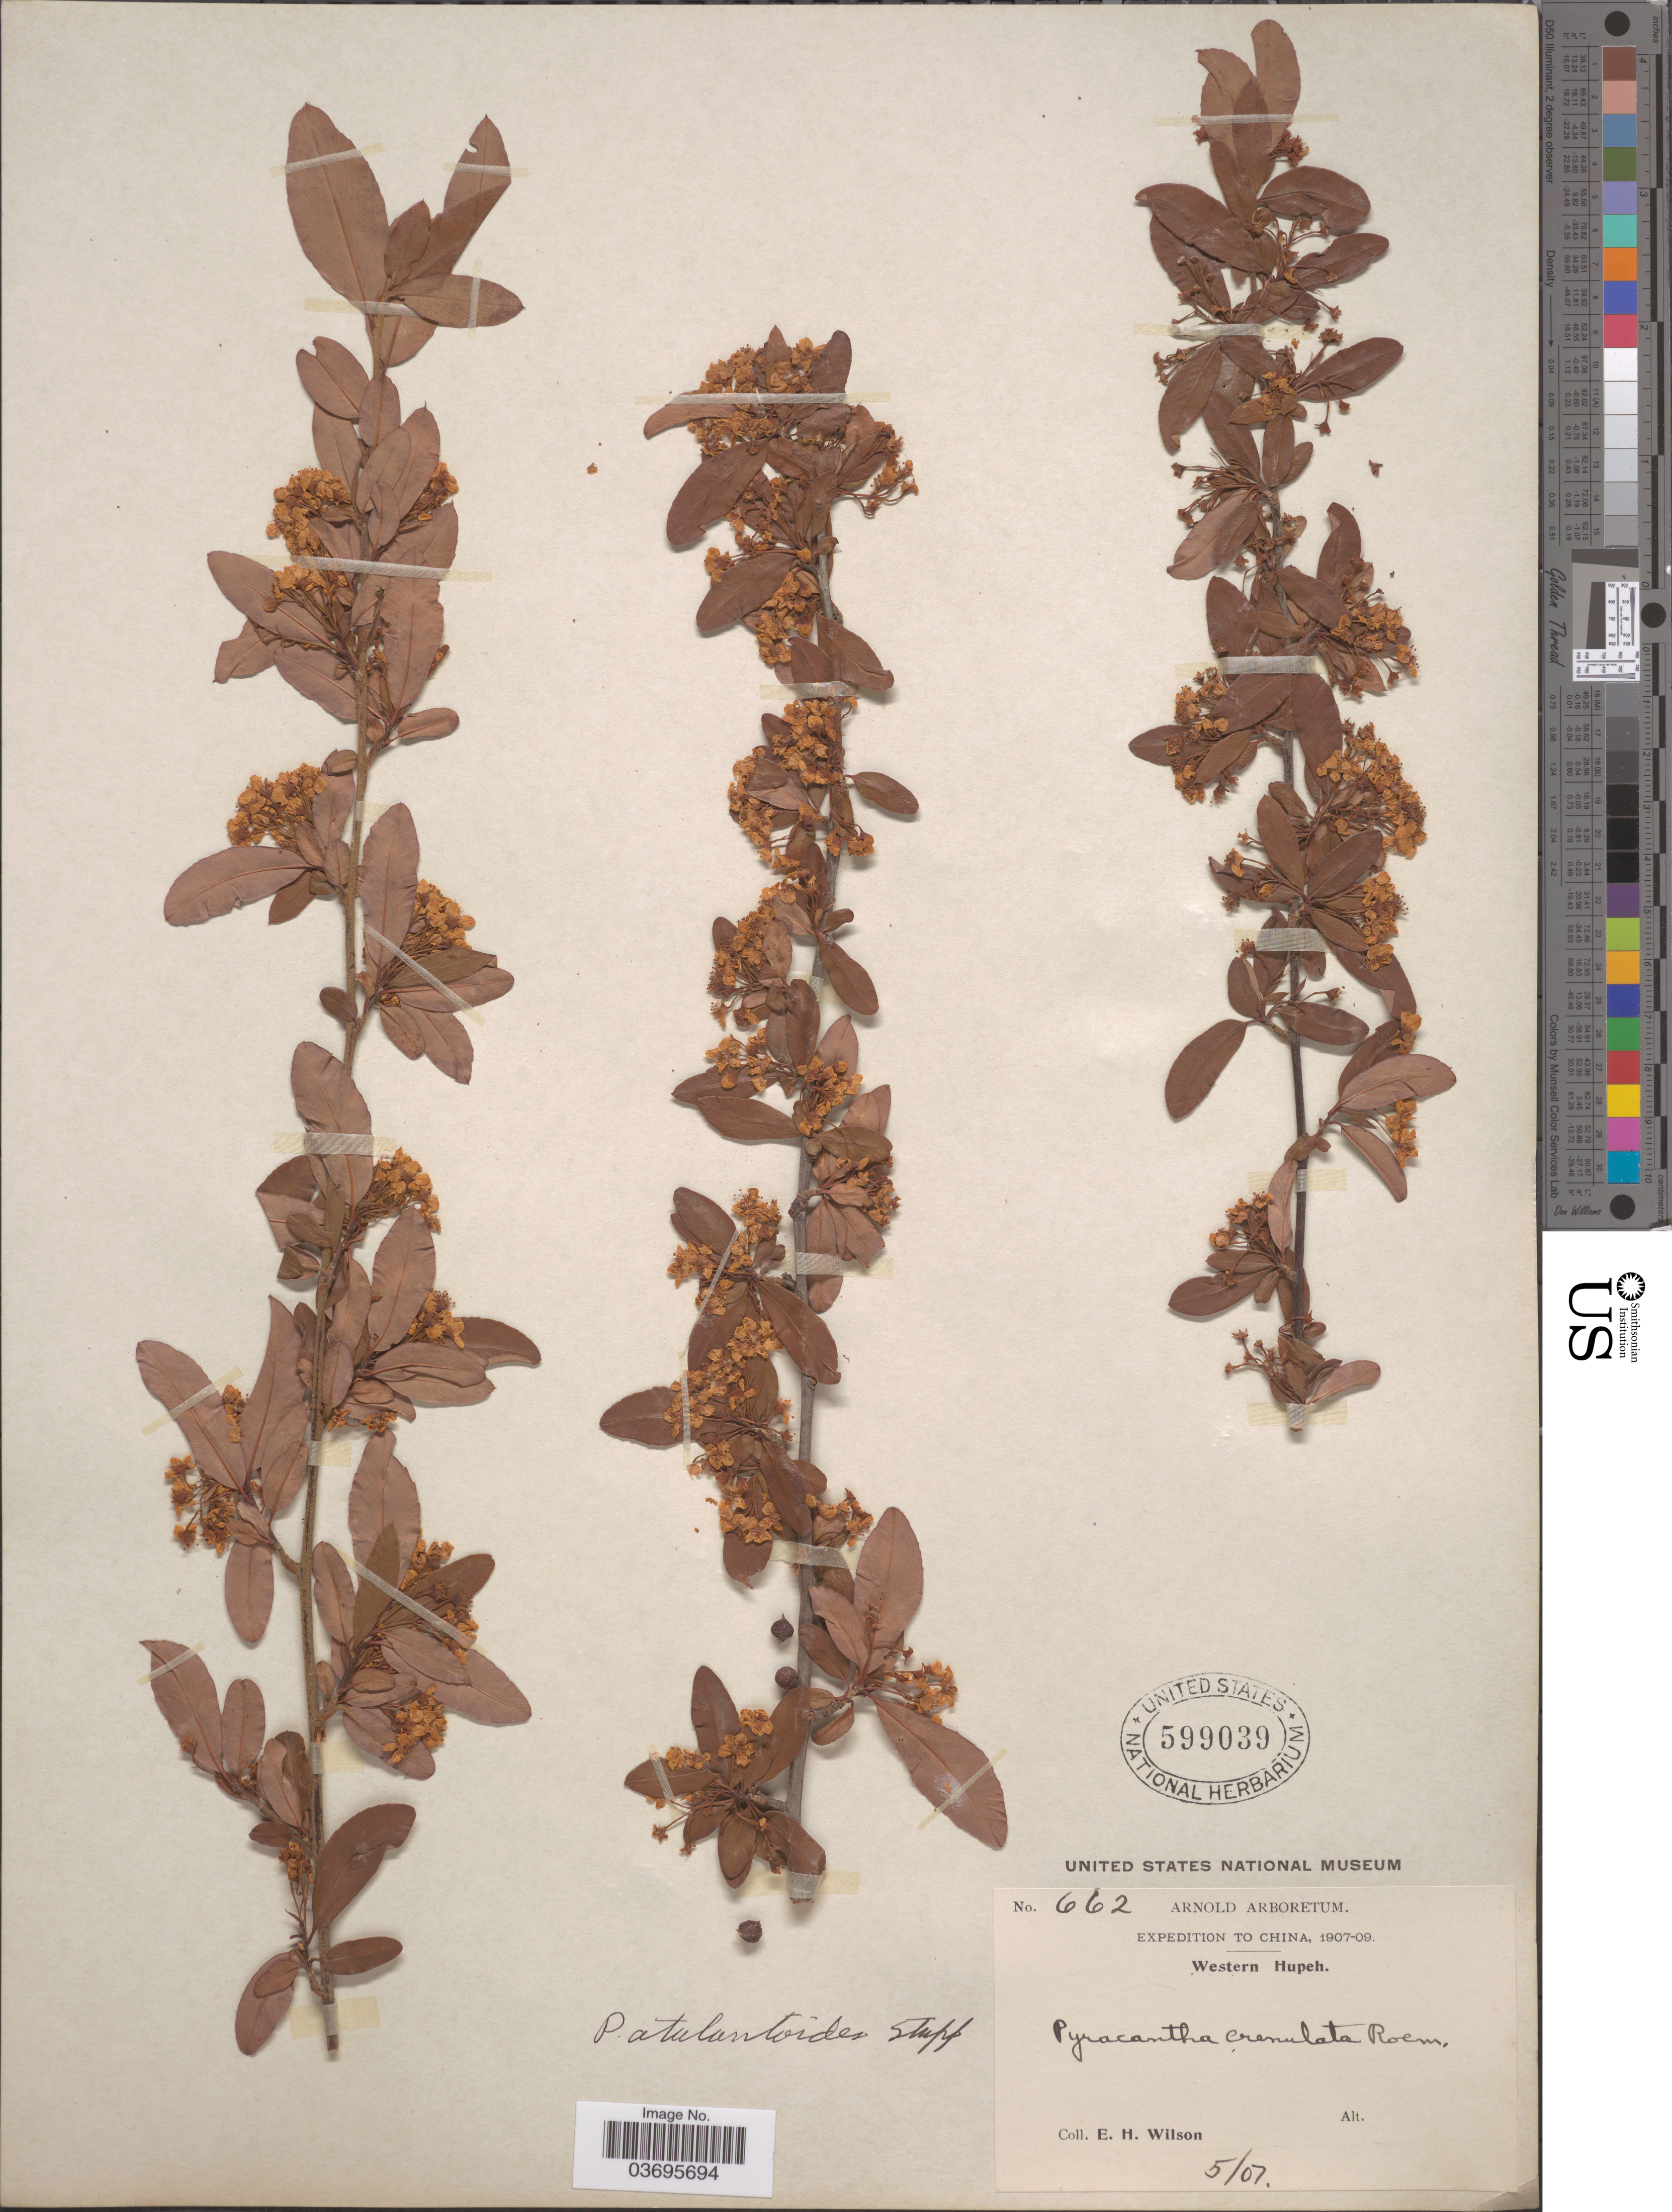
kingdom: Plantae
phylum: Tracheophyta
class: Magnoliopsida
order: Rosales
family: Rosaceae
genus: Pyracantha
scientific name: Pyracantha atalantioides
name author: (Hance) Stapf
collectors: E. Wilson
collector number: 662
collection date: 1907-05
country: China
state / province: Hubei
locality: Western Hupeh.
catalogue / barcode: US 599039